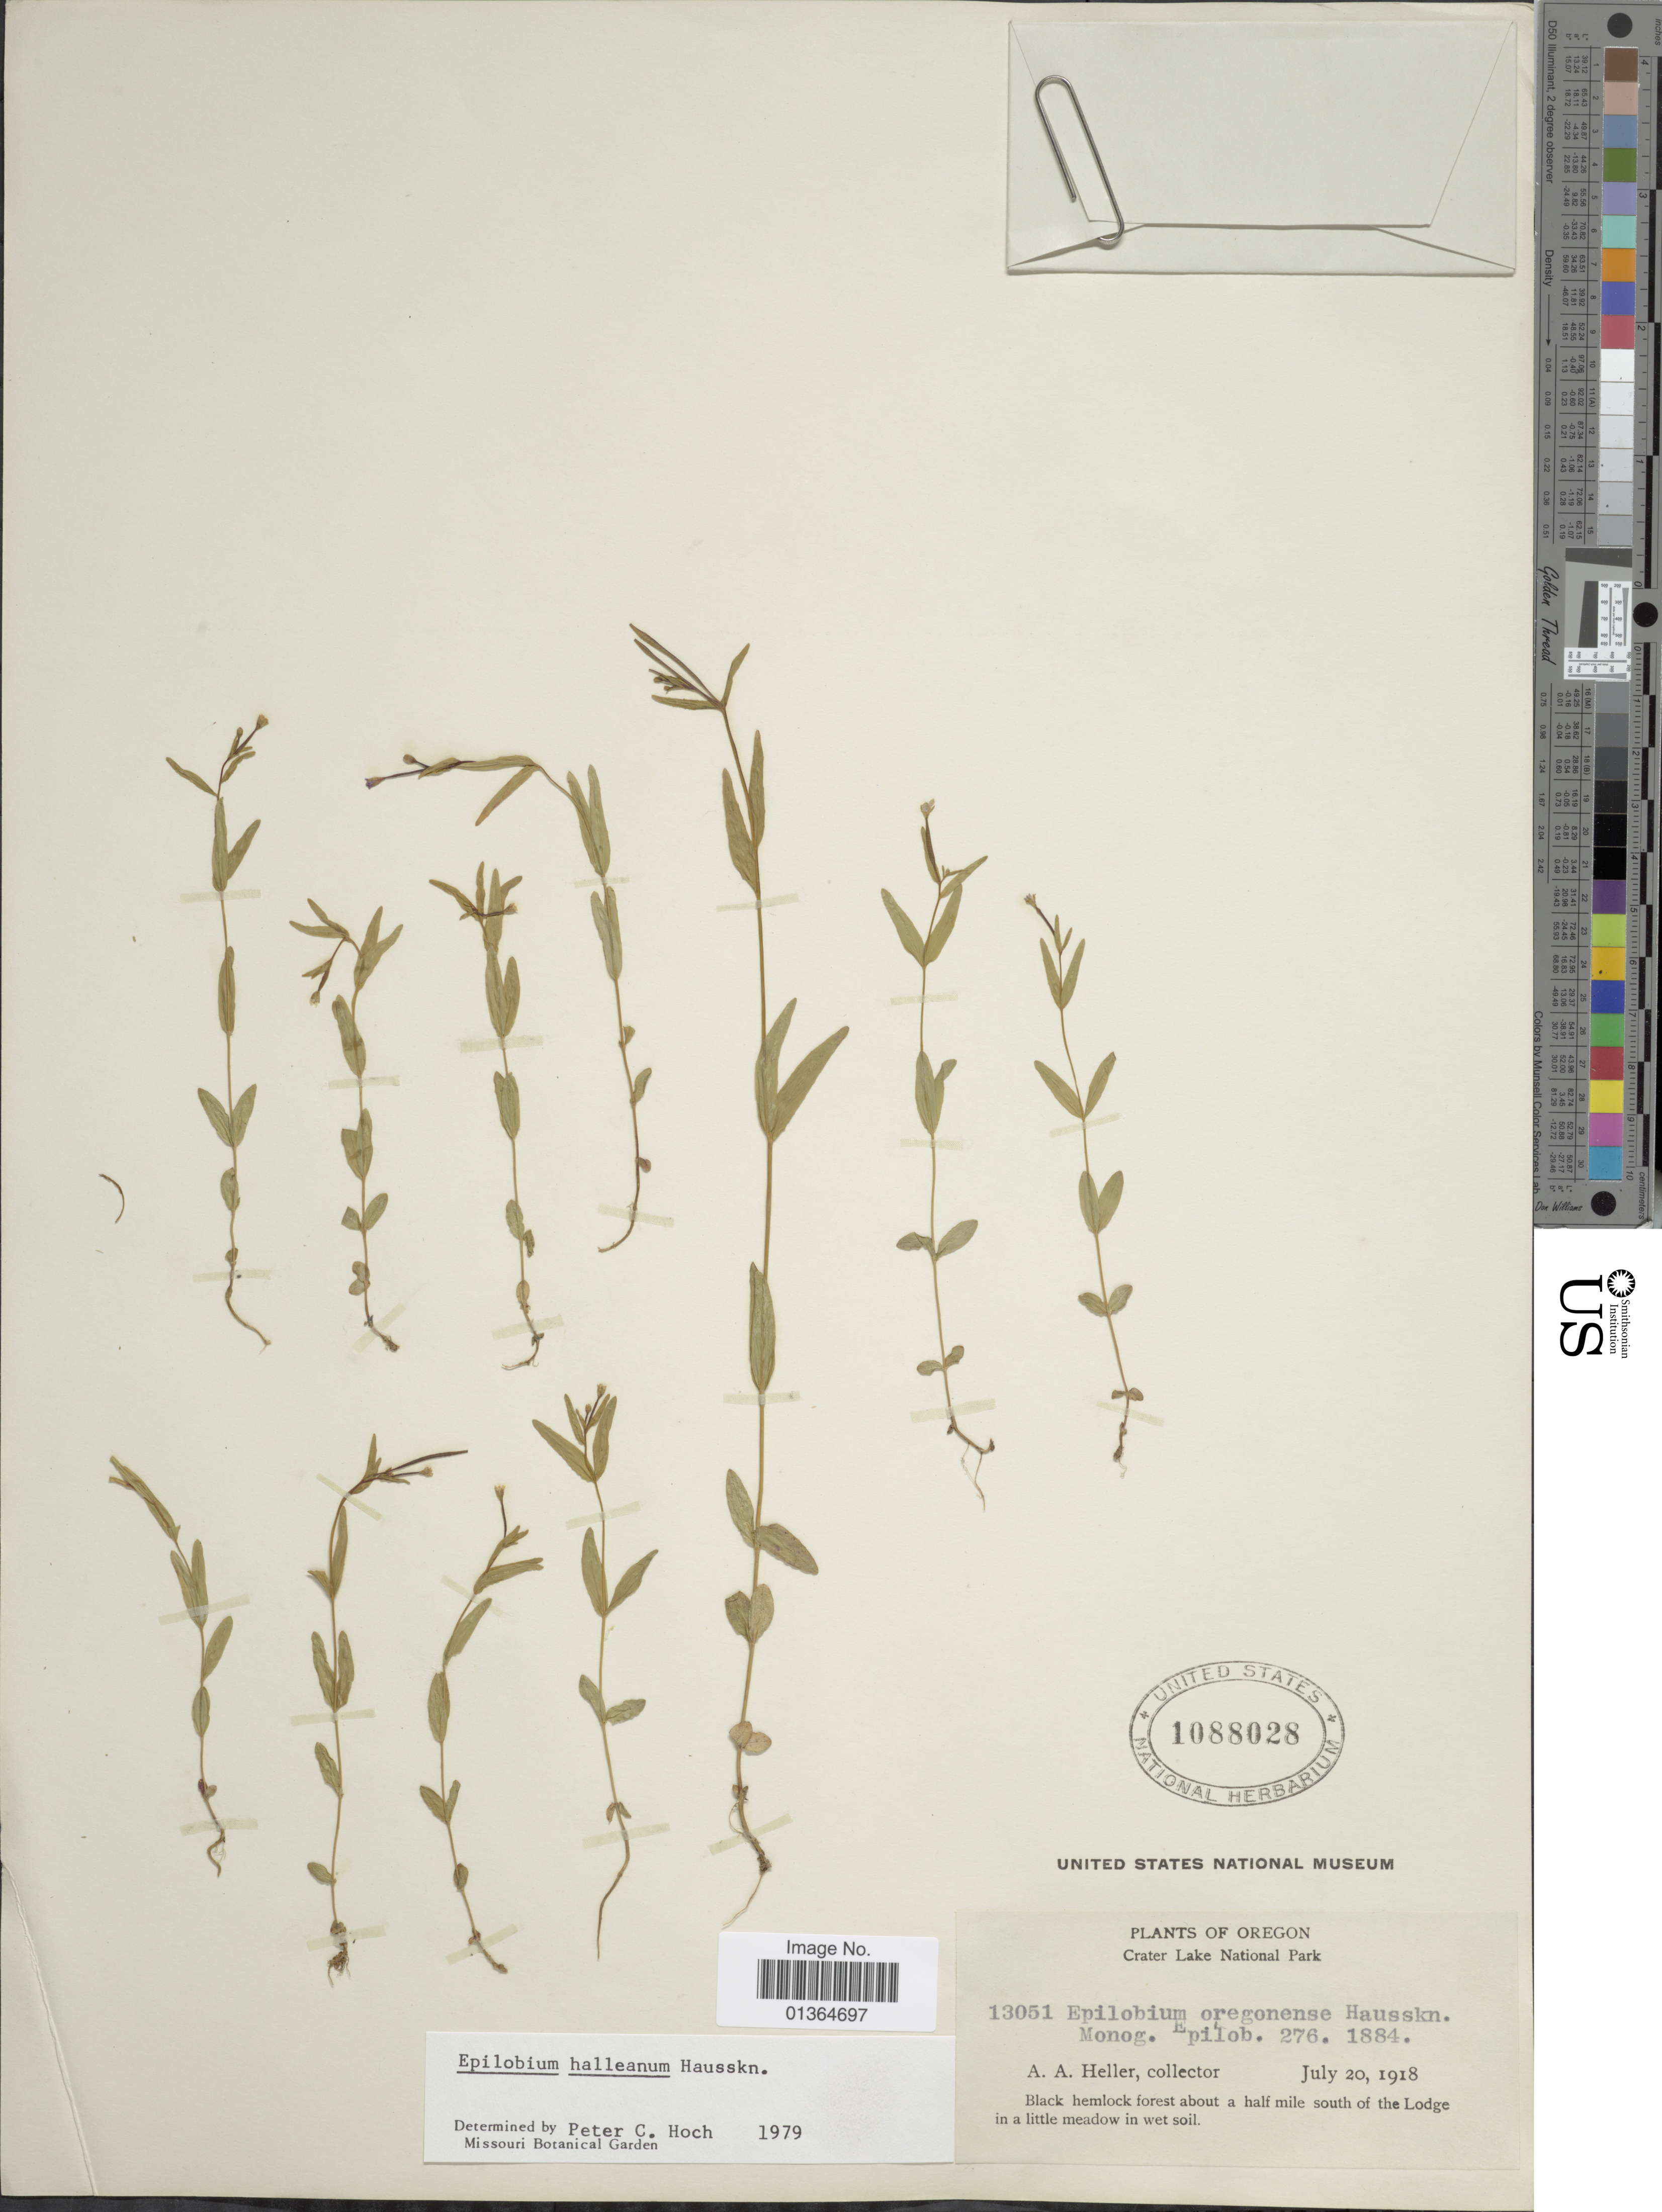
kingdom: Plantae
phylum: Tracheophyta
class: Magnoliopsida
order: Myrtales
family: Onagraceae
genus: Epilobium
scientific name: Epilobium hallianum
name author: Hausskn.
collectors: A. A. Heller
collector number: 13051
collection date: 1918-07-20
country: United States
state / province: Oregon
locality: Crater Lake National Park. Black hemlock forest about a half mile south of the Lodge in a little meadow in wet soil.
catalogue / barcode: US 1088028